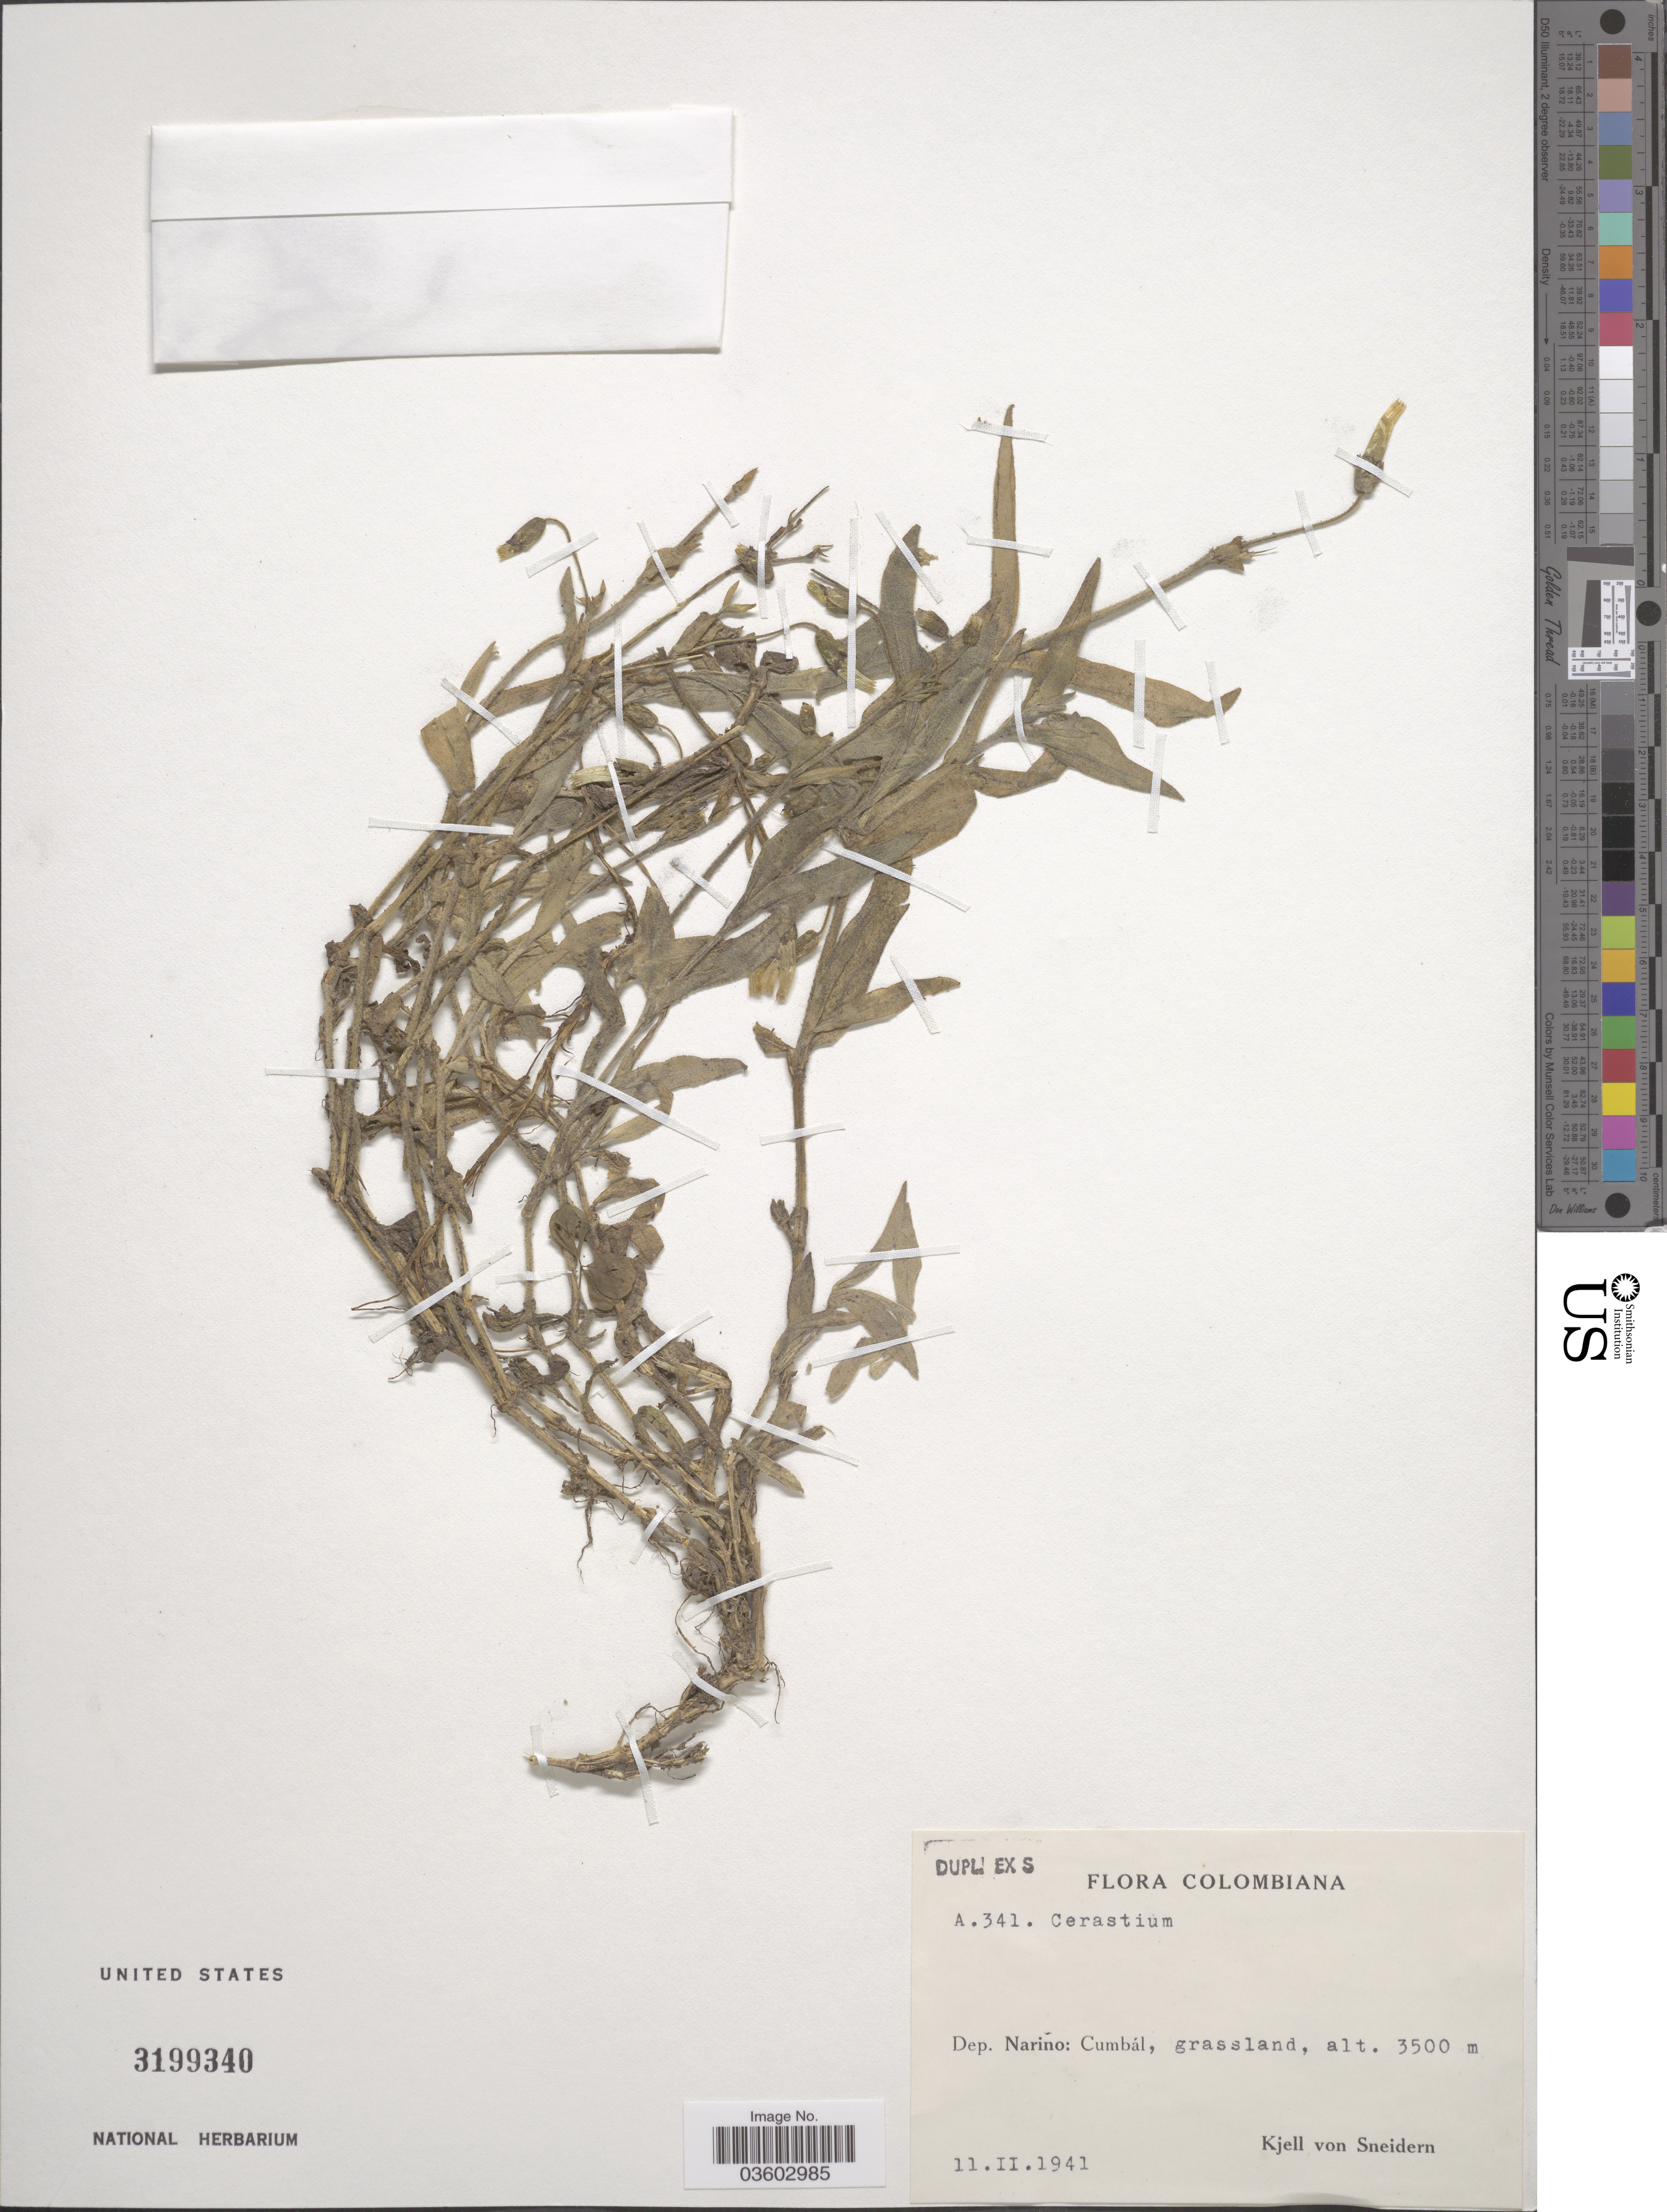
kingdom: Plantae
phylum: Tracheophyta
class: Magnoliopsida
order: Caryophyllales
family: Caryophyllaceae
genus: Cerastium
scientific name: Cerastium sp.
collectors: K. von Sneidern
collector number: A341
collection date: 1941-02-11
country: Colombia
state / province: Nariño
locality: Dept. Nariño: Cumbál, grassland.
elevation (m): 3500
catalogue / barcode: US 3199340